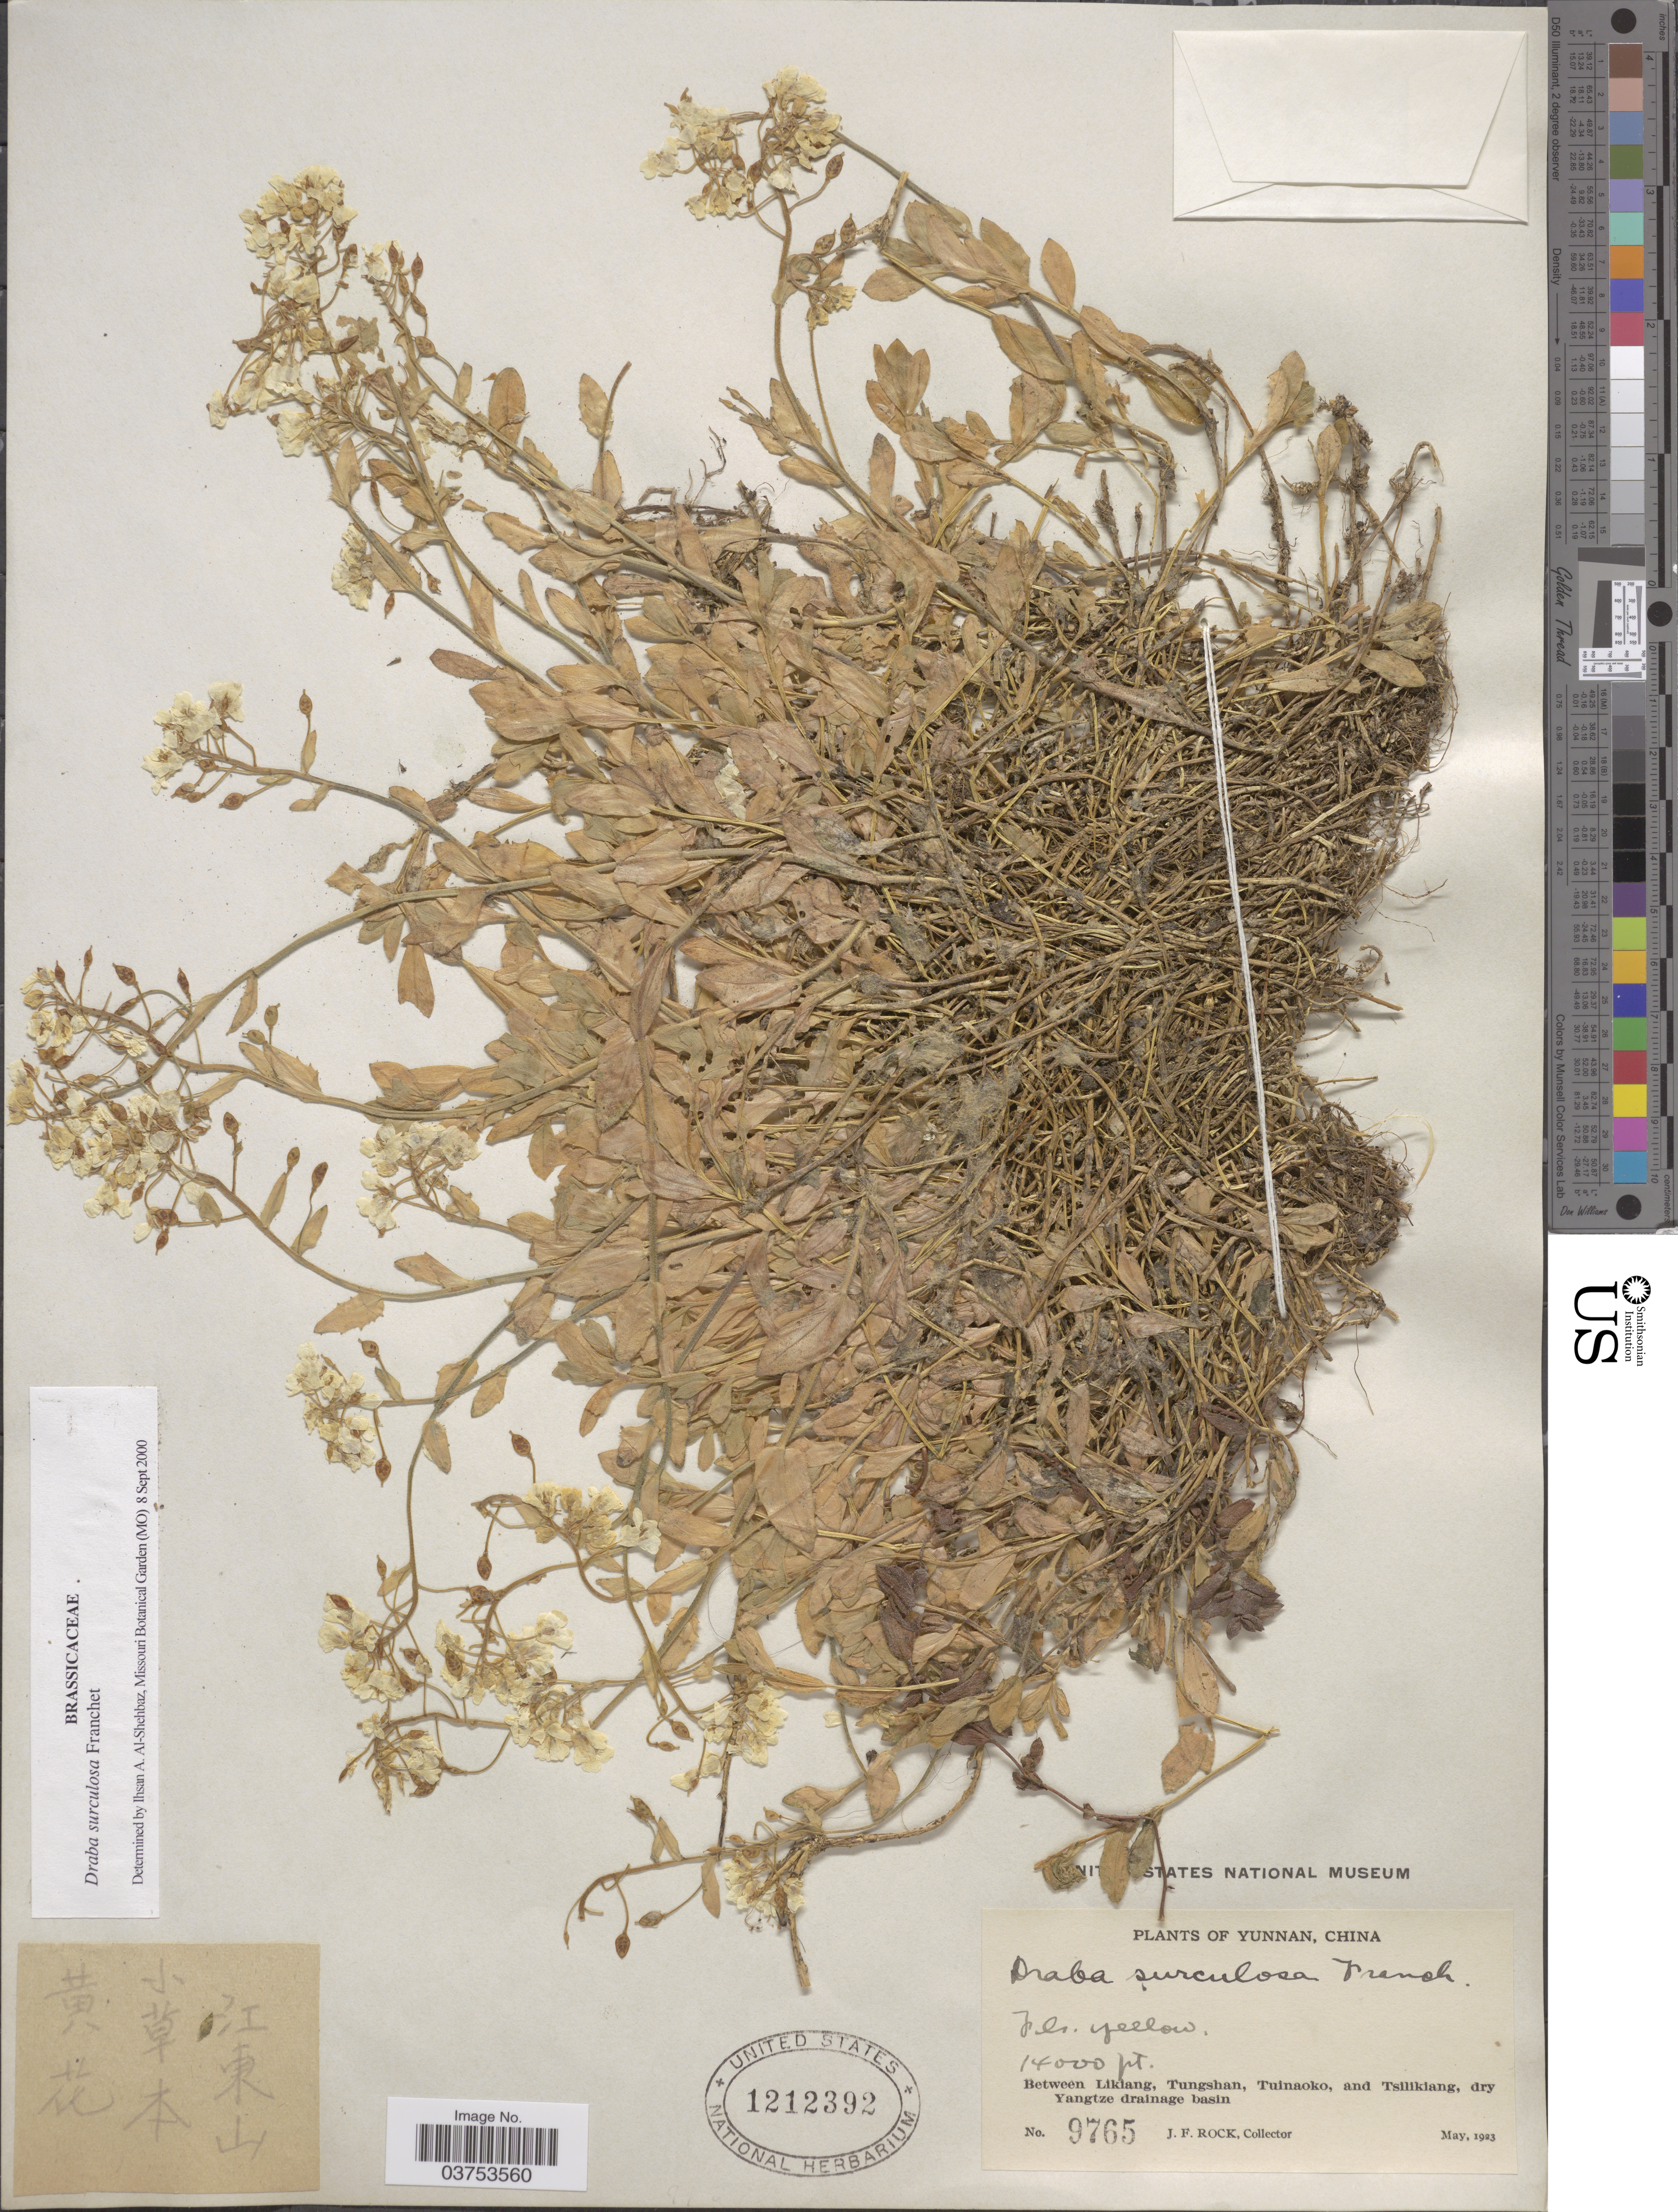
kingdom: Plantae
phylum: Tracheophyta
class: Magnoliopsida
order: Brassicales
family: Brassicaceae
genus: Draba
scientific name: Draba surculosa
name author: Franch.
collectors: J. Rock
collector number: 9765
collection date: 1923-05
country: China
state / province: Yunnan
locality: Between Likiang, Tungshan, Tuinaoko, and Tsilikiang, dry Yangtze drainage basin.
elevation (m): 4267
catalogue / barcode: US 1212392